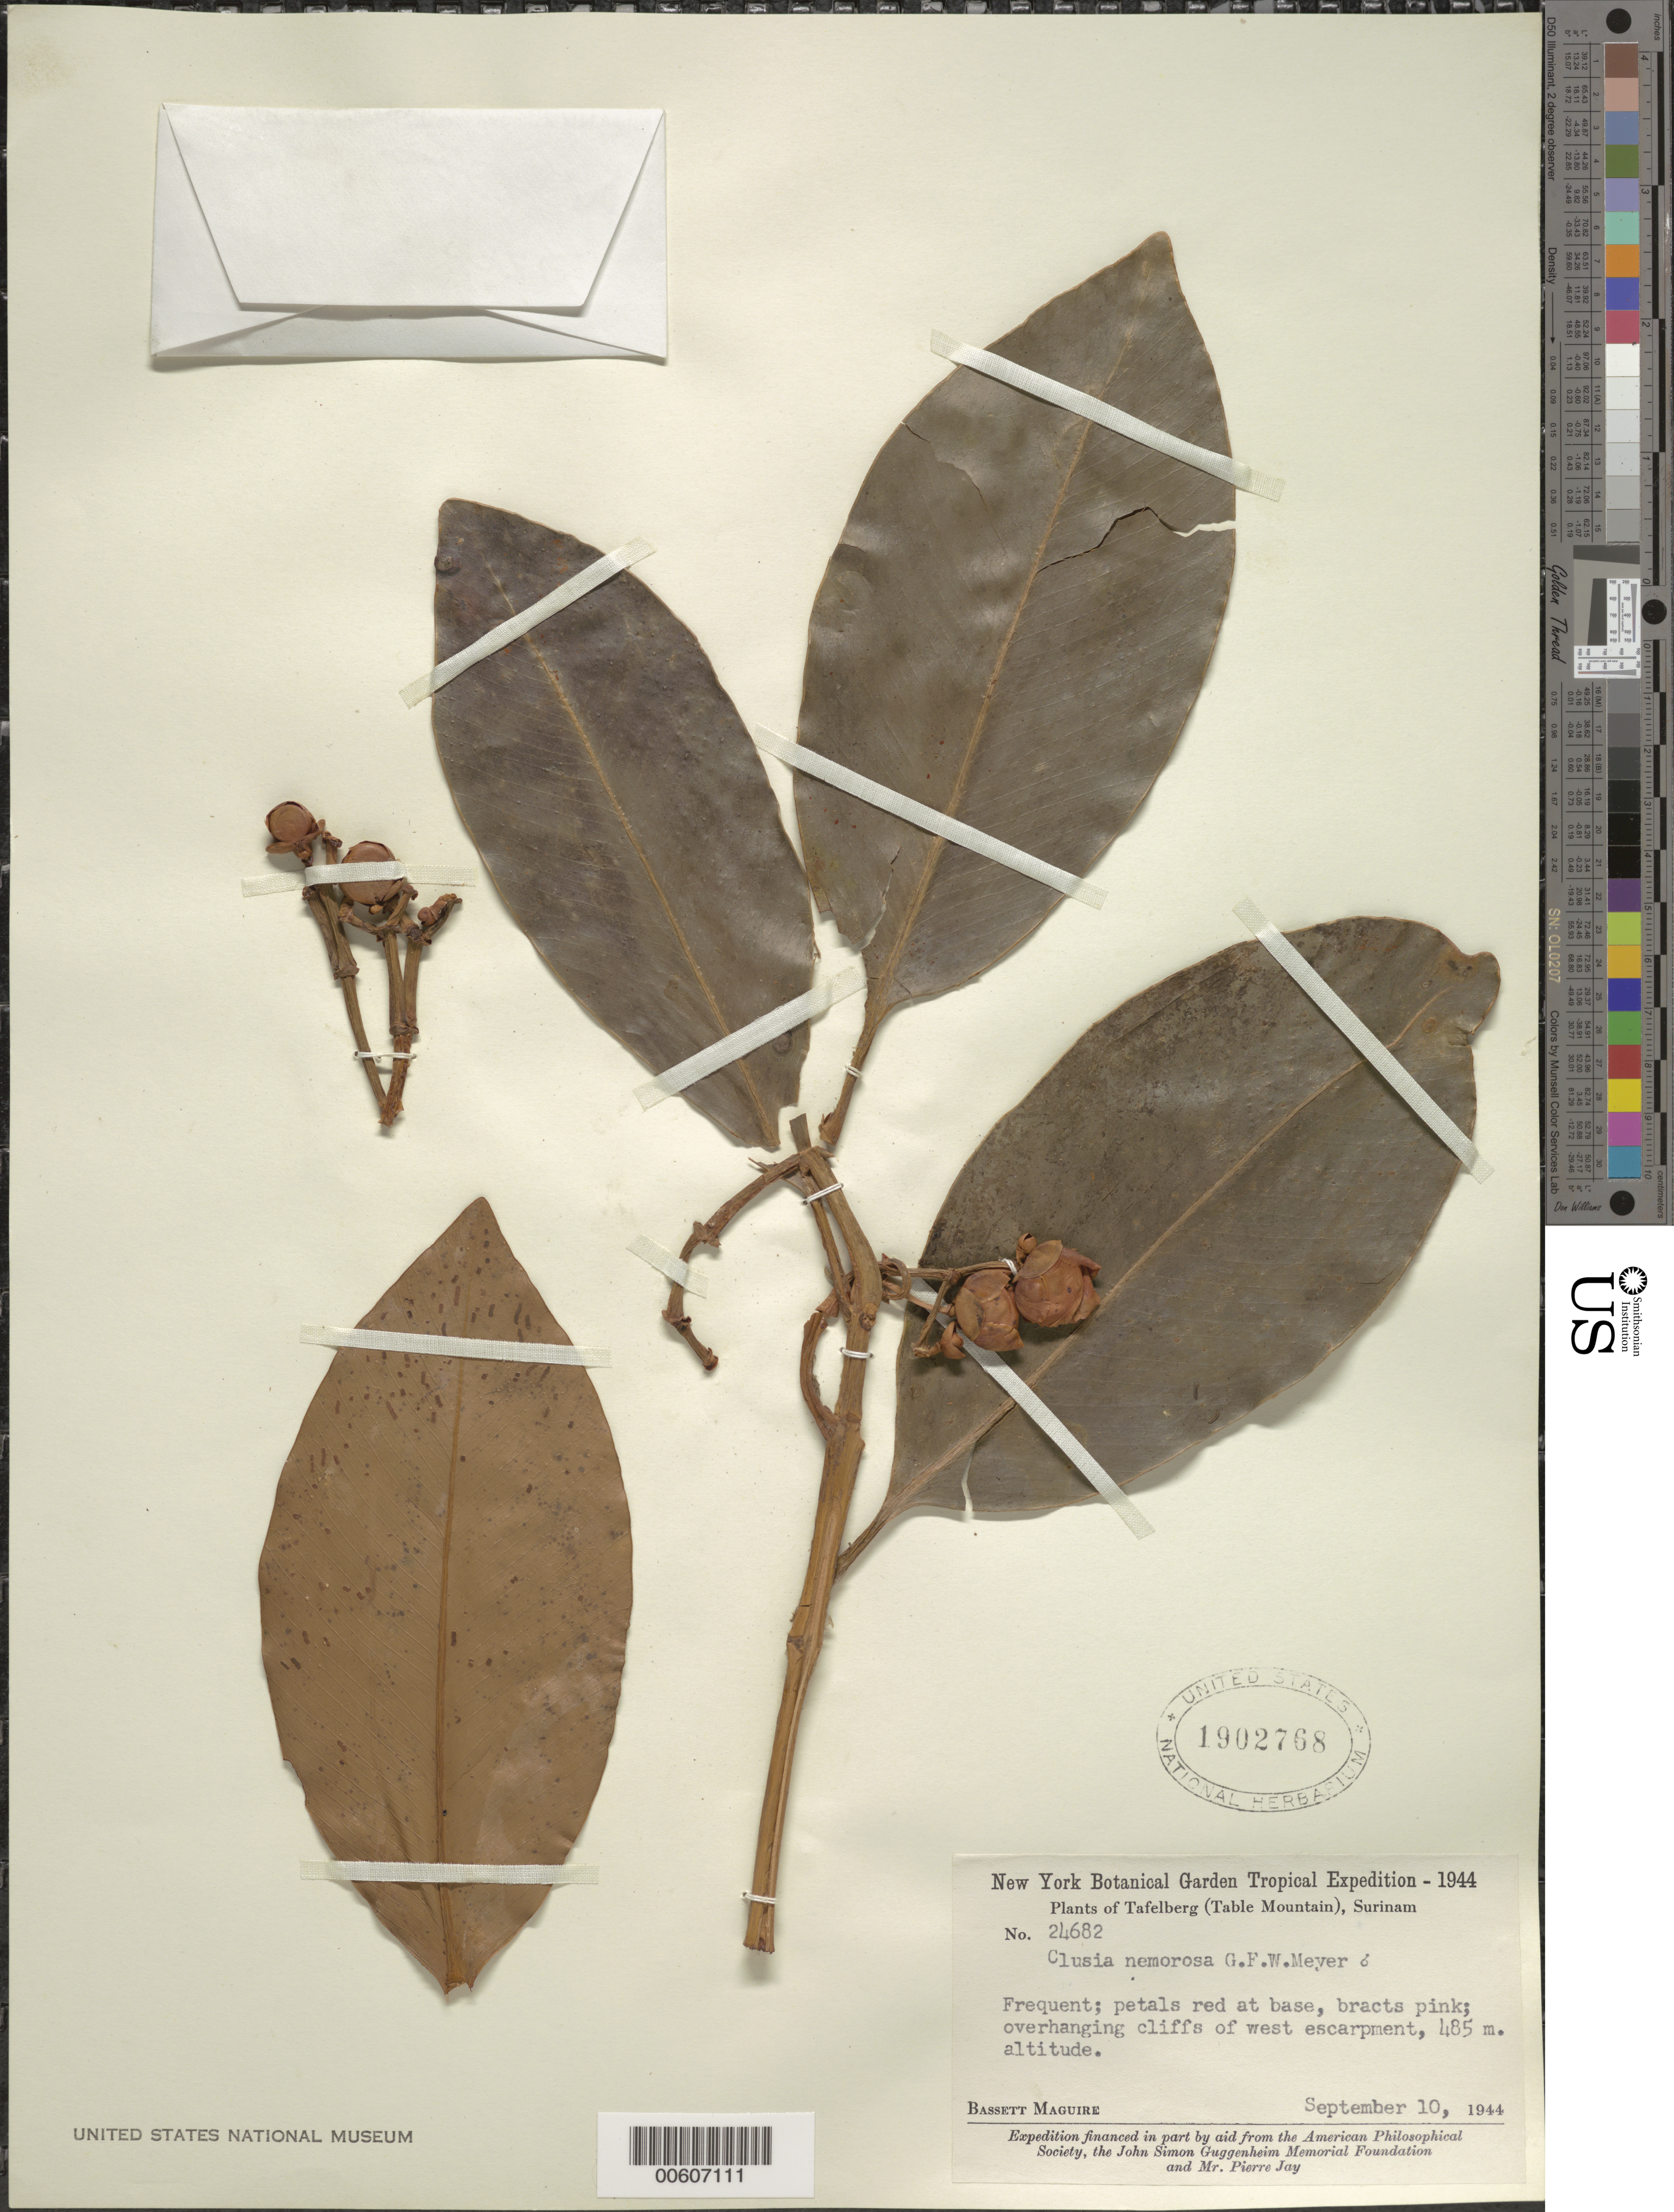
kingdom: Plantae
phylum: Tracheophyta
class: Magnoliopsida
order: Malpighiales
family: Clusiaceae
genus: Clusia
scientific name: Clusia nemorosa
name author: G. Mey.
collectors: B. Maguire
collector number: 24682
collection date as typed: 10-Sep-44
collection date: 1944-09-10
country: Suriname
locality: Tafelberg (Table Mountain), W escarpment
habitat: Overhanging cliffs of west escarpment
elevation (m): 485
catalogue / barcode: US 1902768